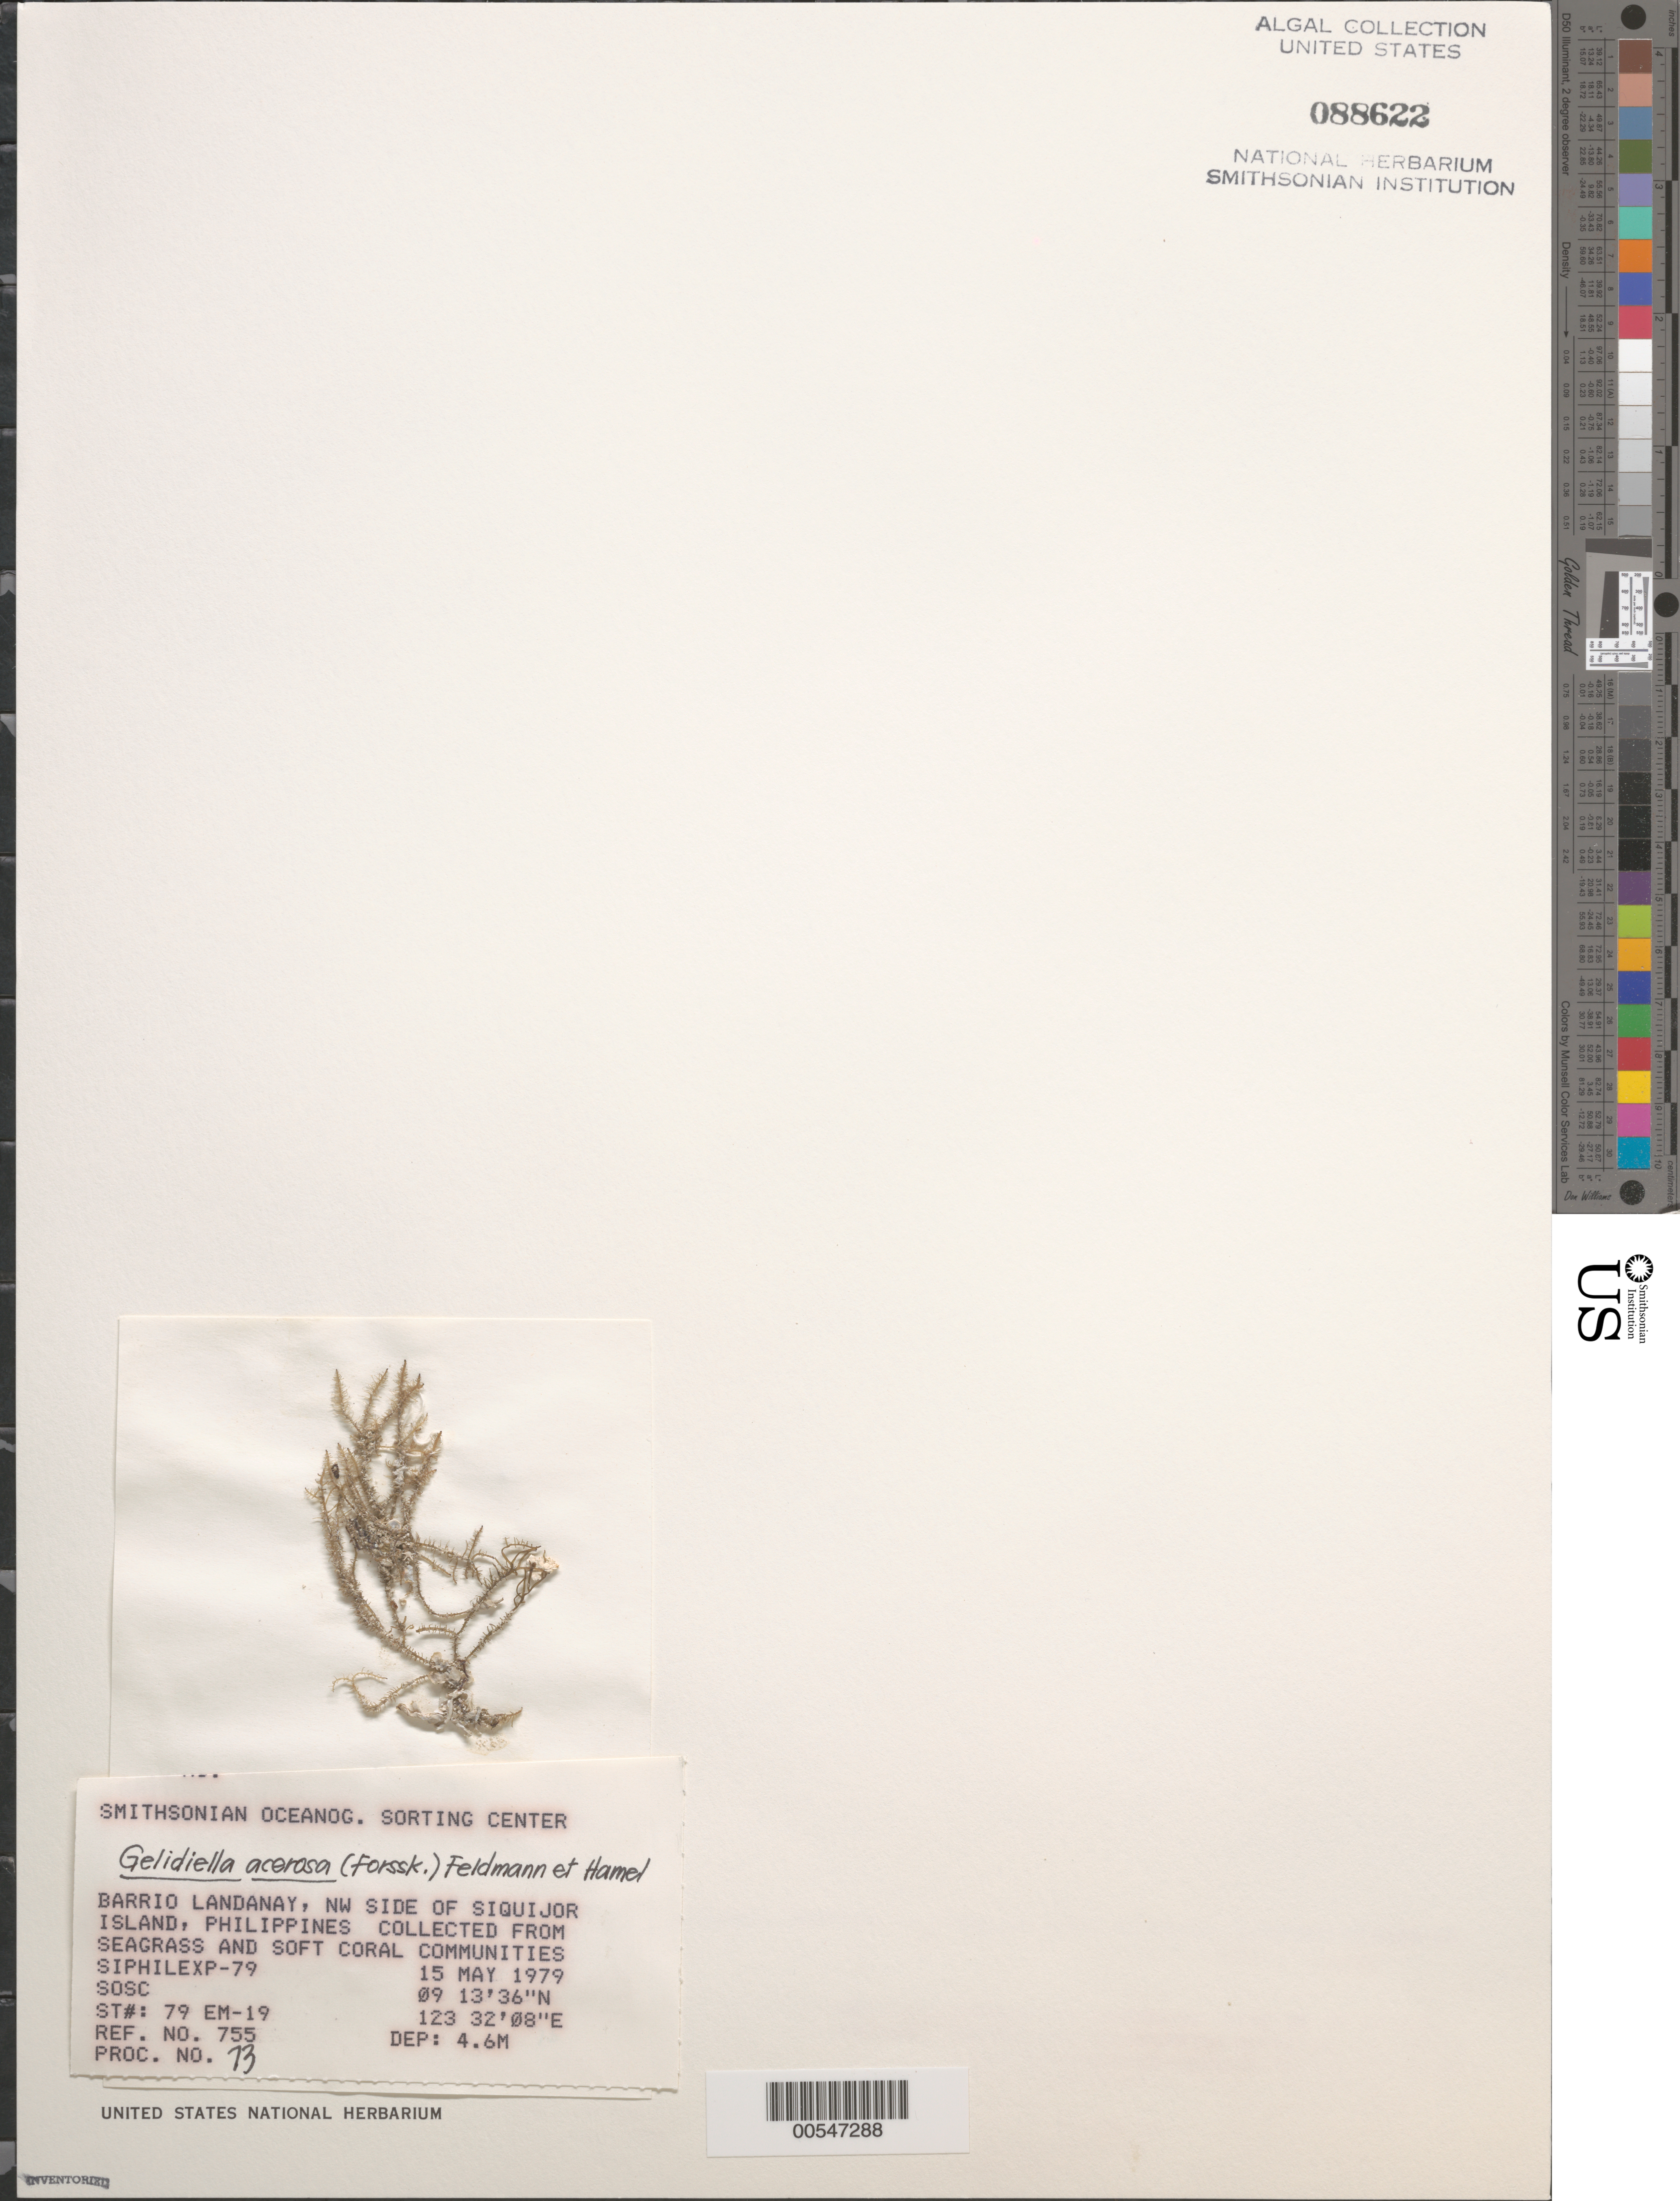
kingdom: Plantae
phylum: Rhodophyta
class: Florideophyceae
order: Gelidiales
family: Gelidiellaceae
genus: Gelidiella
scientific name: Gelidiella acerosa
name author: (Forssk.) Feldmann & G. Hamel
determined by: Calumpong, H. P.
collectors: SOSC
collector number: Station 79 Em-19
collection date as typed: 15 May 1979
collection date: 1979-05-15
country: Philippines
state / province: Central Visayas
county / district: Siquijor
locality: Siquijor island, barrio landanay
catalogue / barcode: US 88622